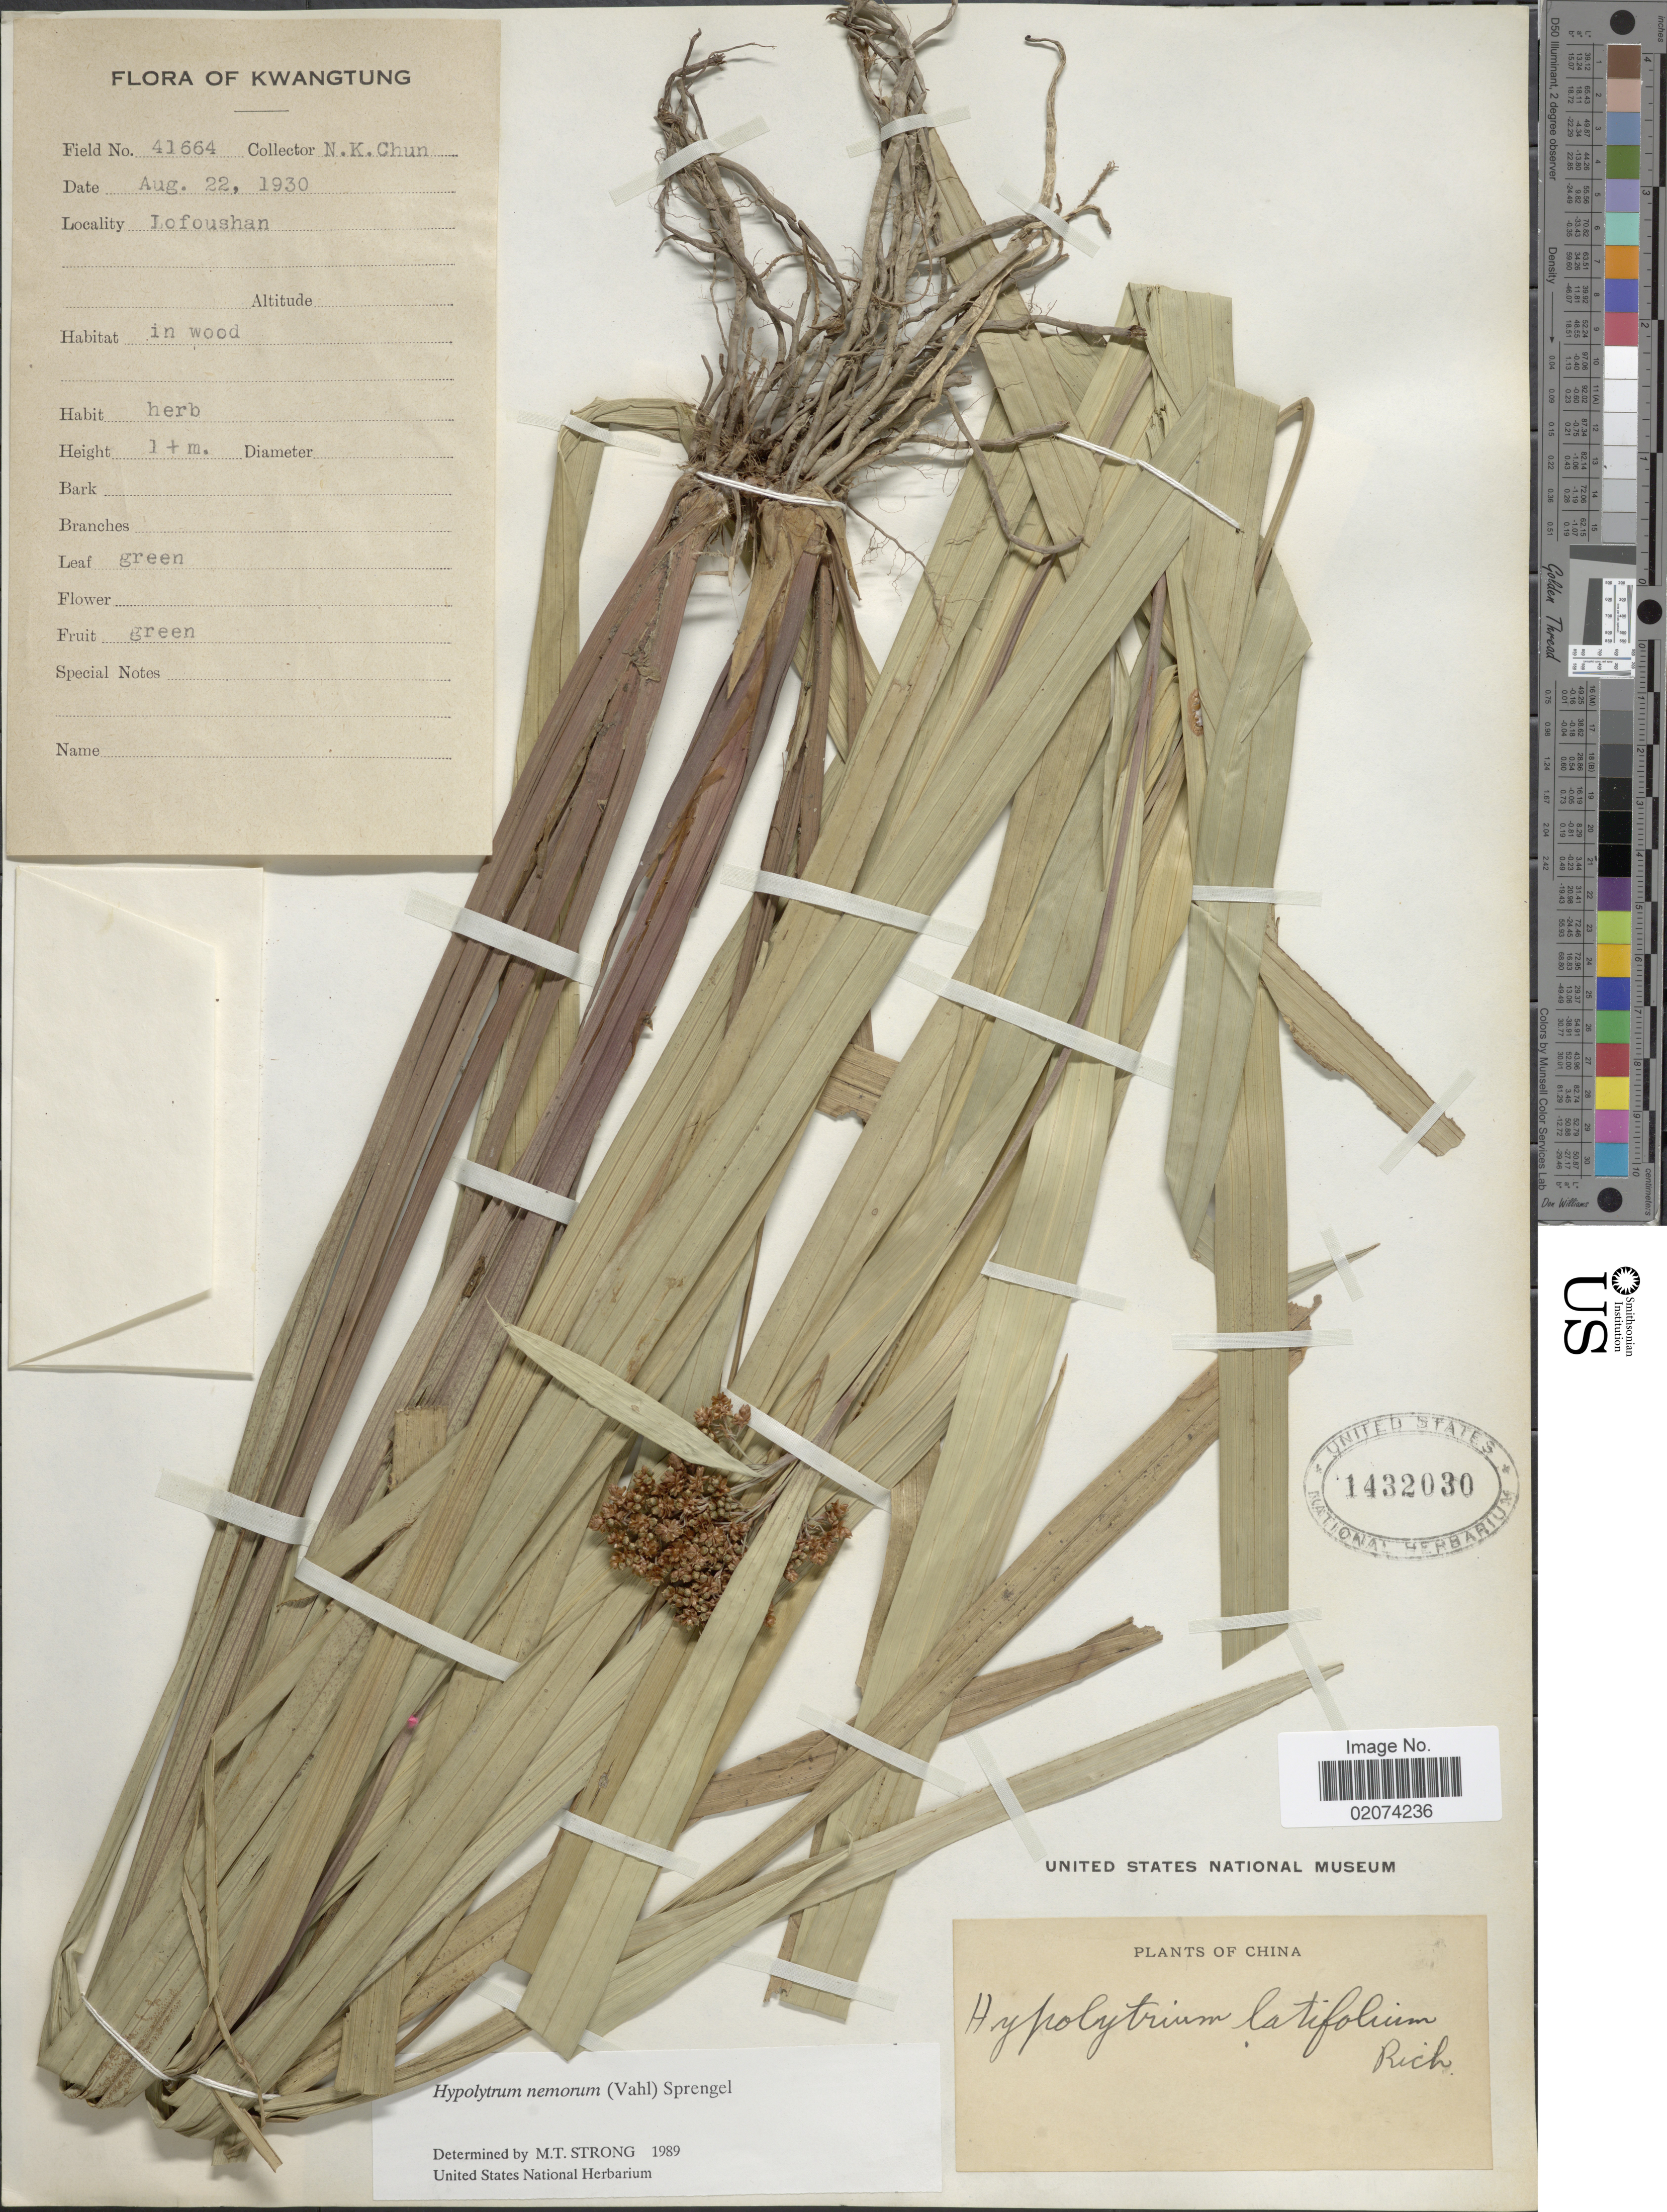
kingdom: Plantae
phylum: Tracheophyta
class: Liliopsida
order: Poales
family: Cyperaceae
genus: Hypolytrum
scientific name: Hypolytrum nemorum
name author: (Vahl) Spreng.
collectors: N. K. Chun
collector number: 41664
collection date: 1930-08-22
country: China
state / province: Guangdong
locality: Kwangtung, Lofoushan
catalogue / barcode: US 1432030